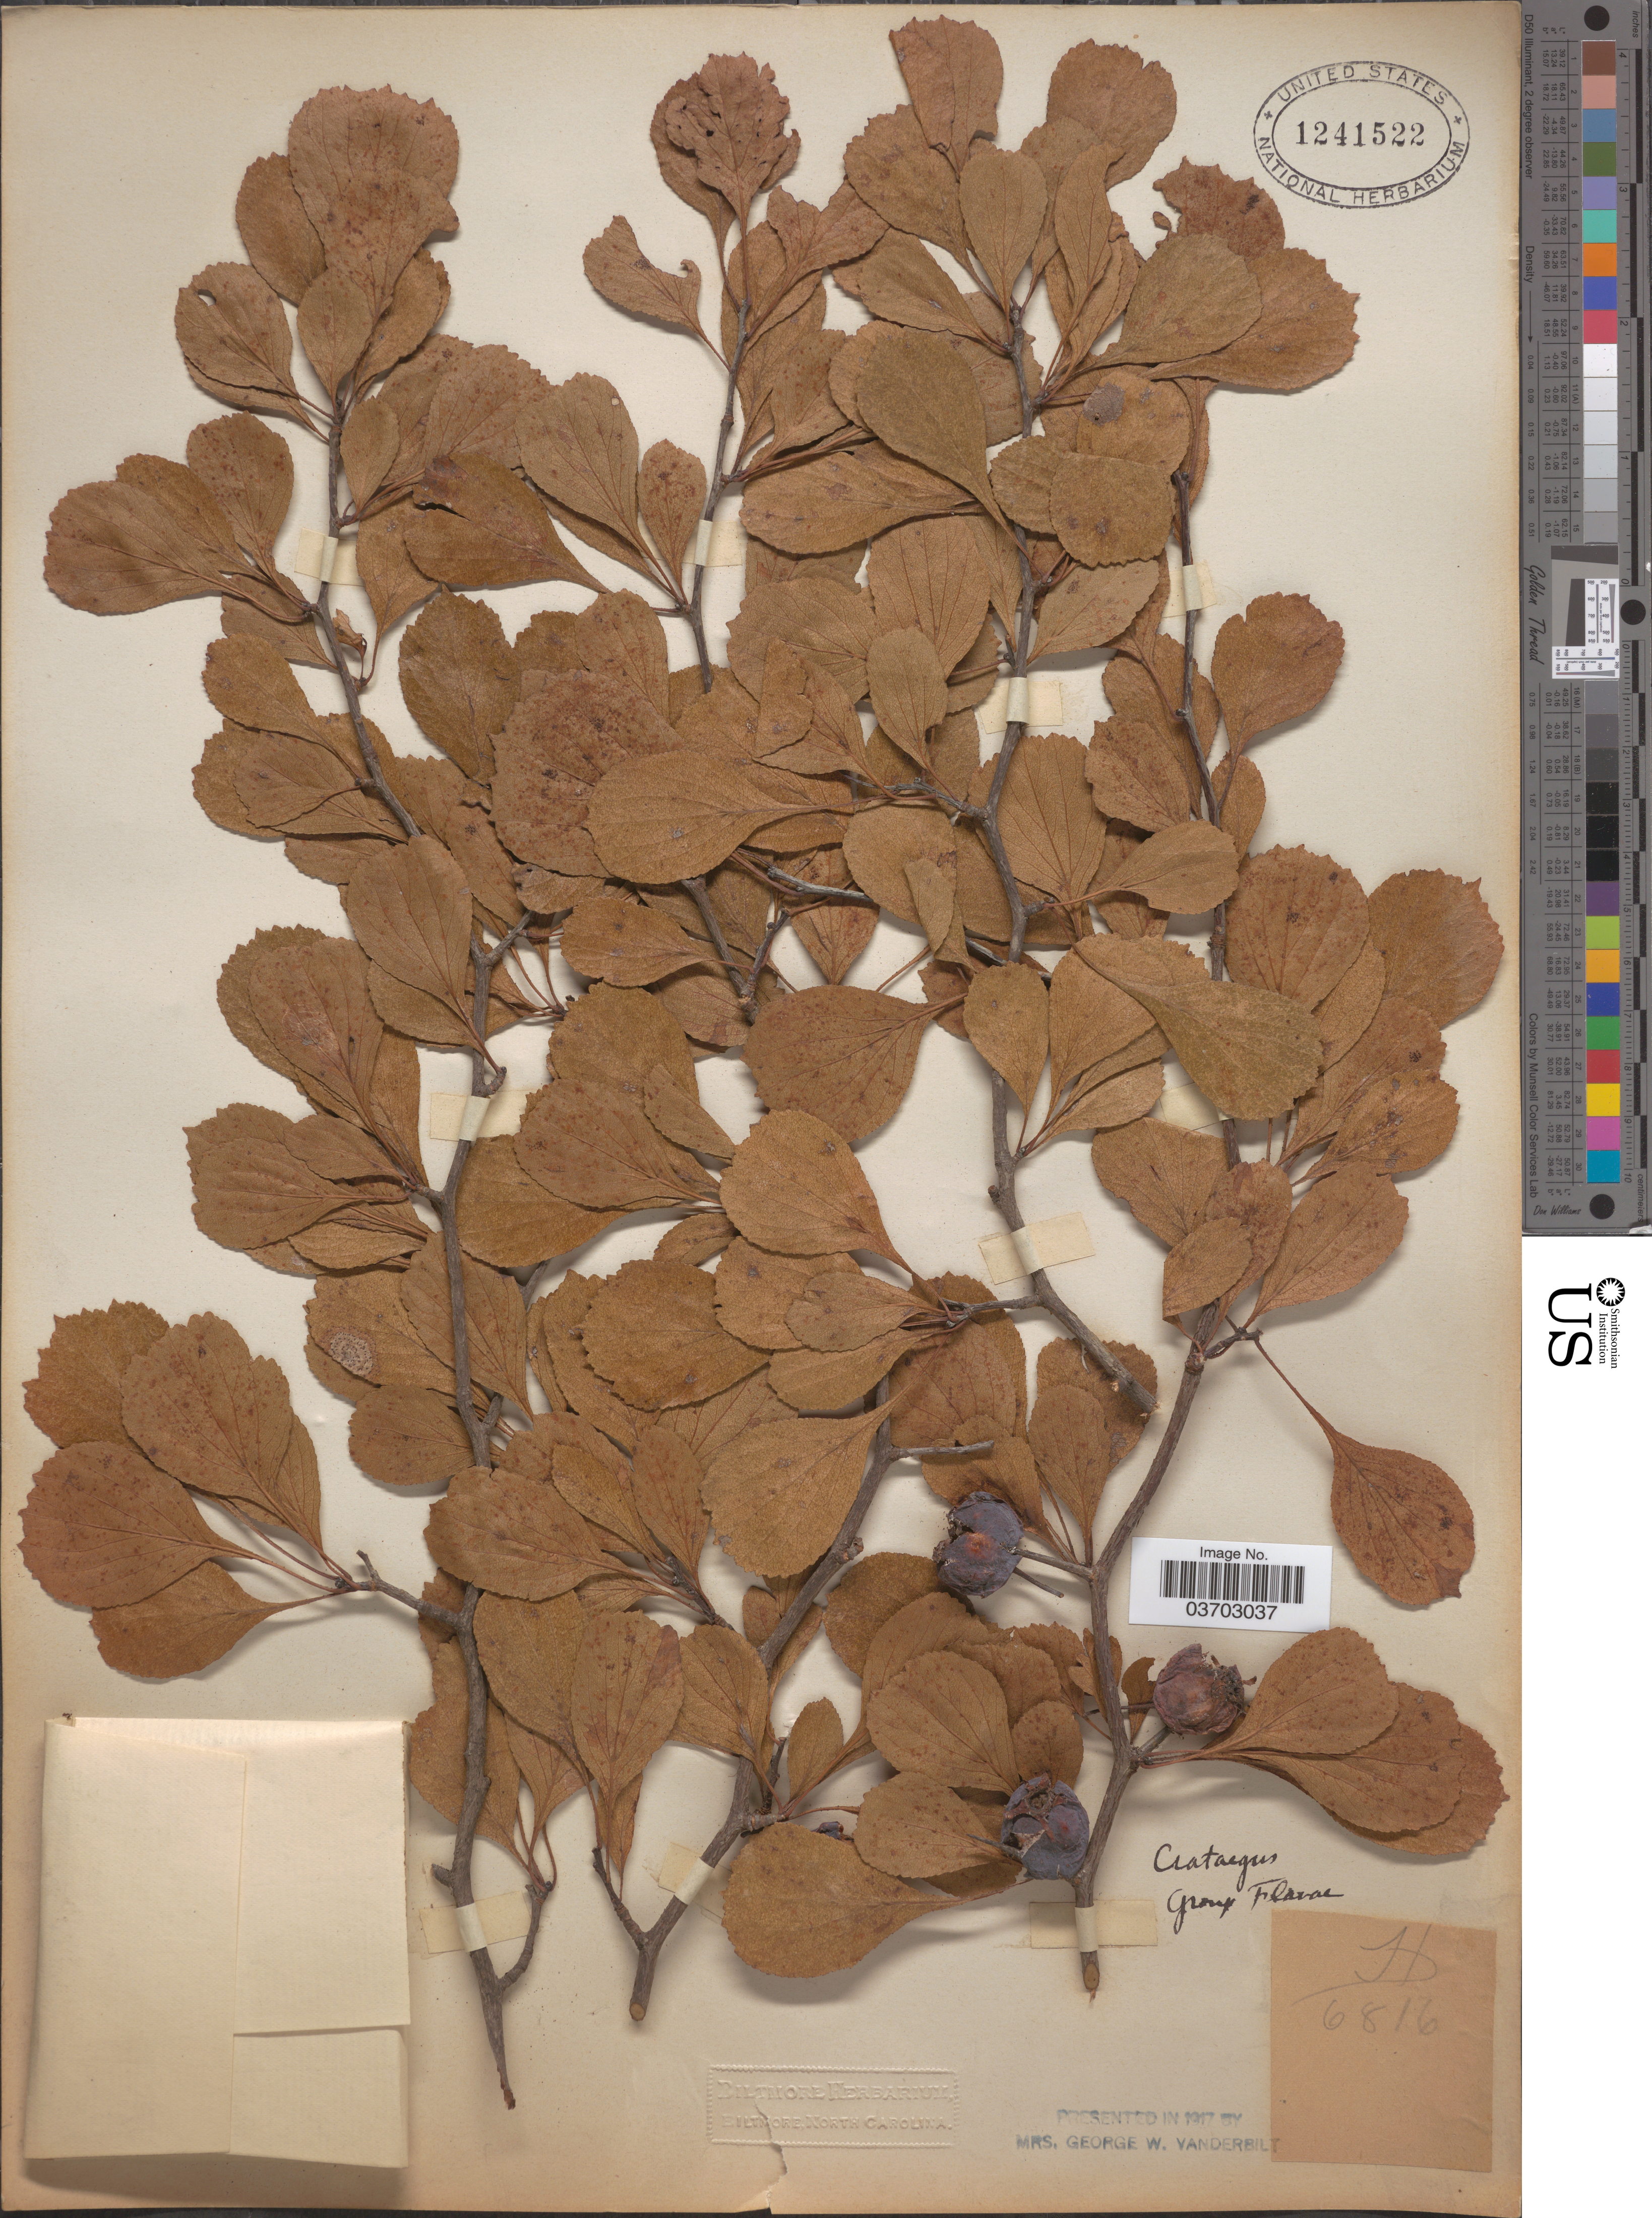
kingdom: Plantae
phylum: Tracheophyta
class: Magnoliopsida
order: Rosales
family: Rosaceae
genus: Crataegus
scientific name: Crataegus sp.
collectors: ex herb. Biltmore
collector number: H6816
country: United States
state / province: North Carolina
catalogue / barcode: US 1241522